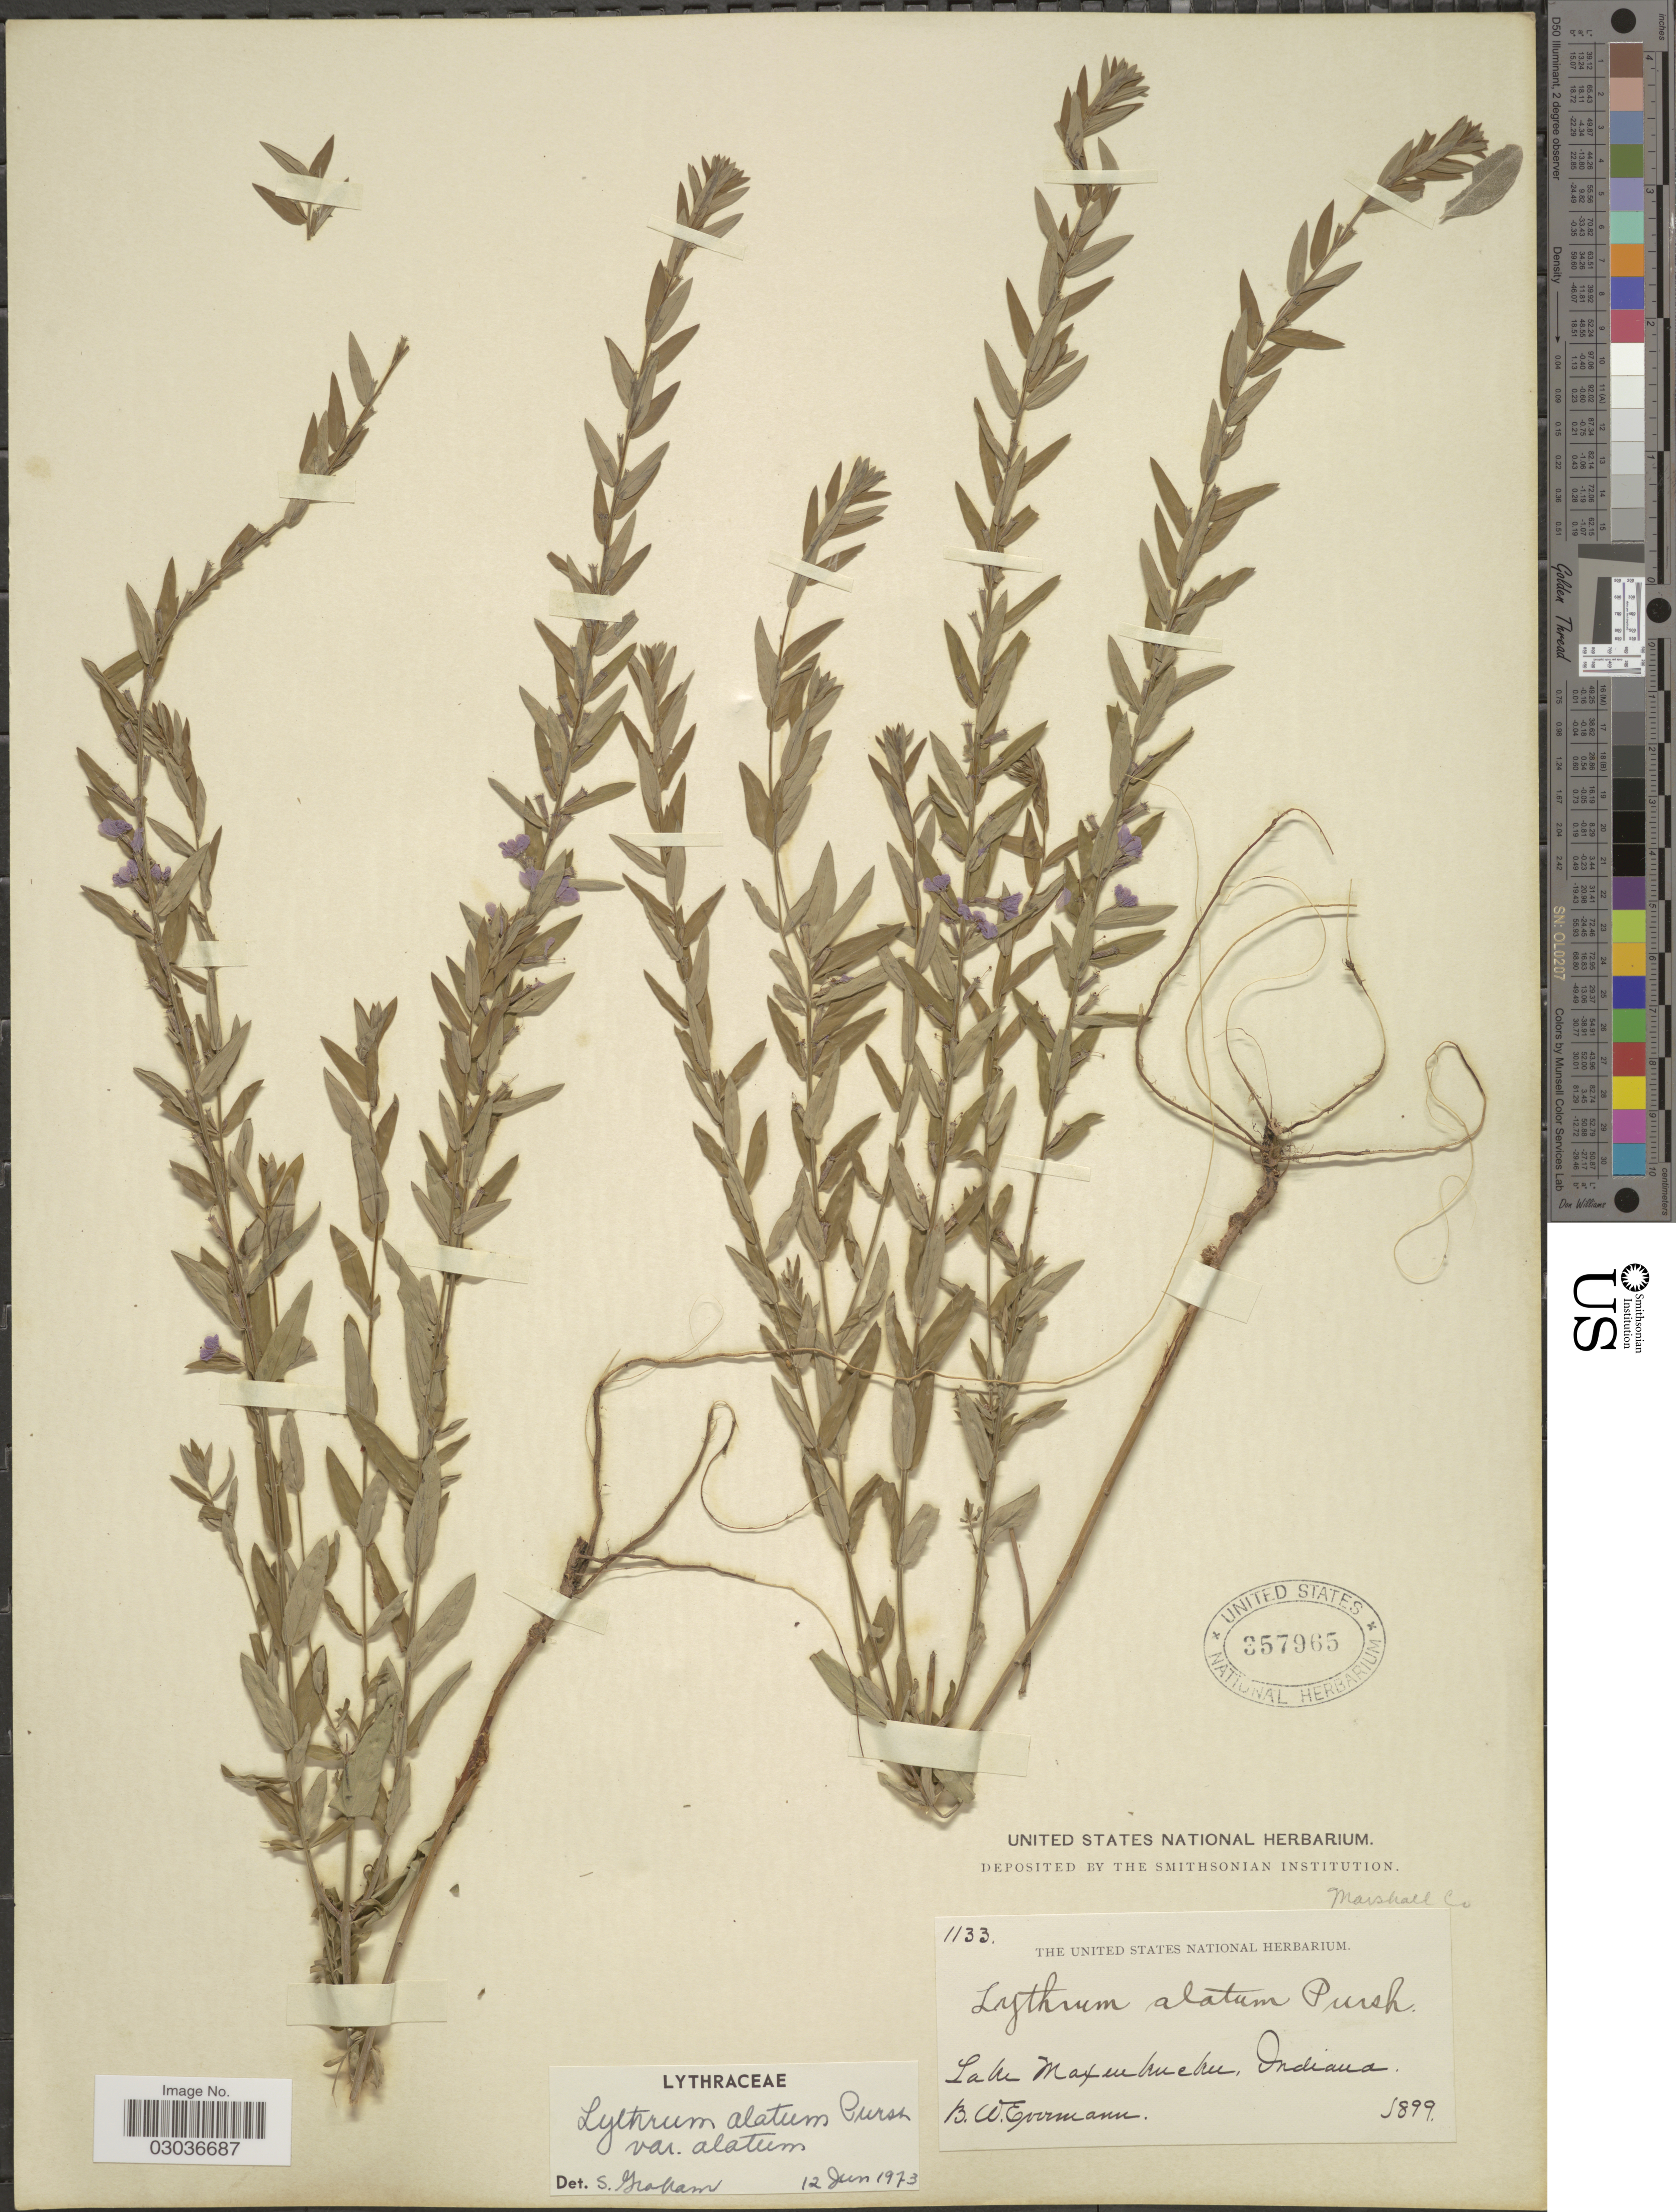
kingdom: Plantae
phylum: Tracheophyta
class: Magnoliopsida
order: Myrtales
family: Lythraceae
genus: Lythrum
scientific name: Lythrum alatum var. alatum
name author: Pursh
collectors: B. W. Evermann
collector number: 1133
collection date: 1899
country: United States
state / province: Indiana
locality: Lake Maxinkuckee. Marshall Co.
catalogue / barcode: US 357965